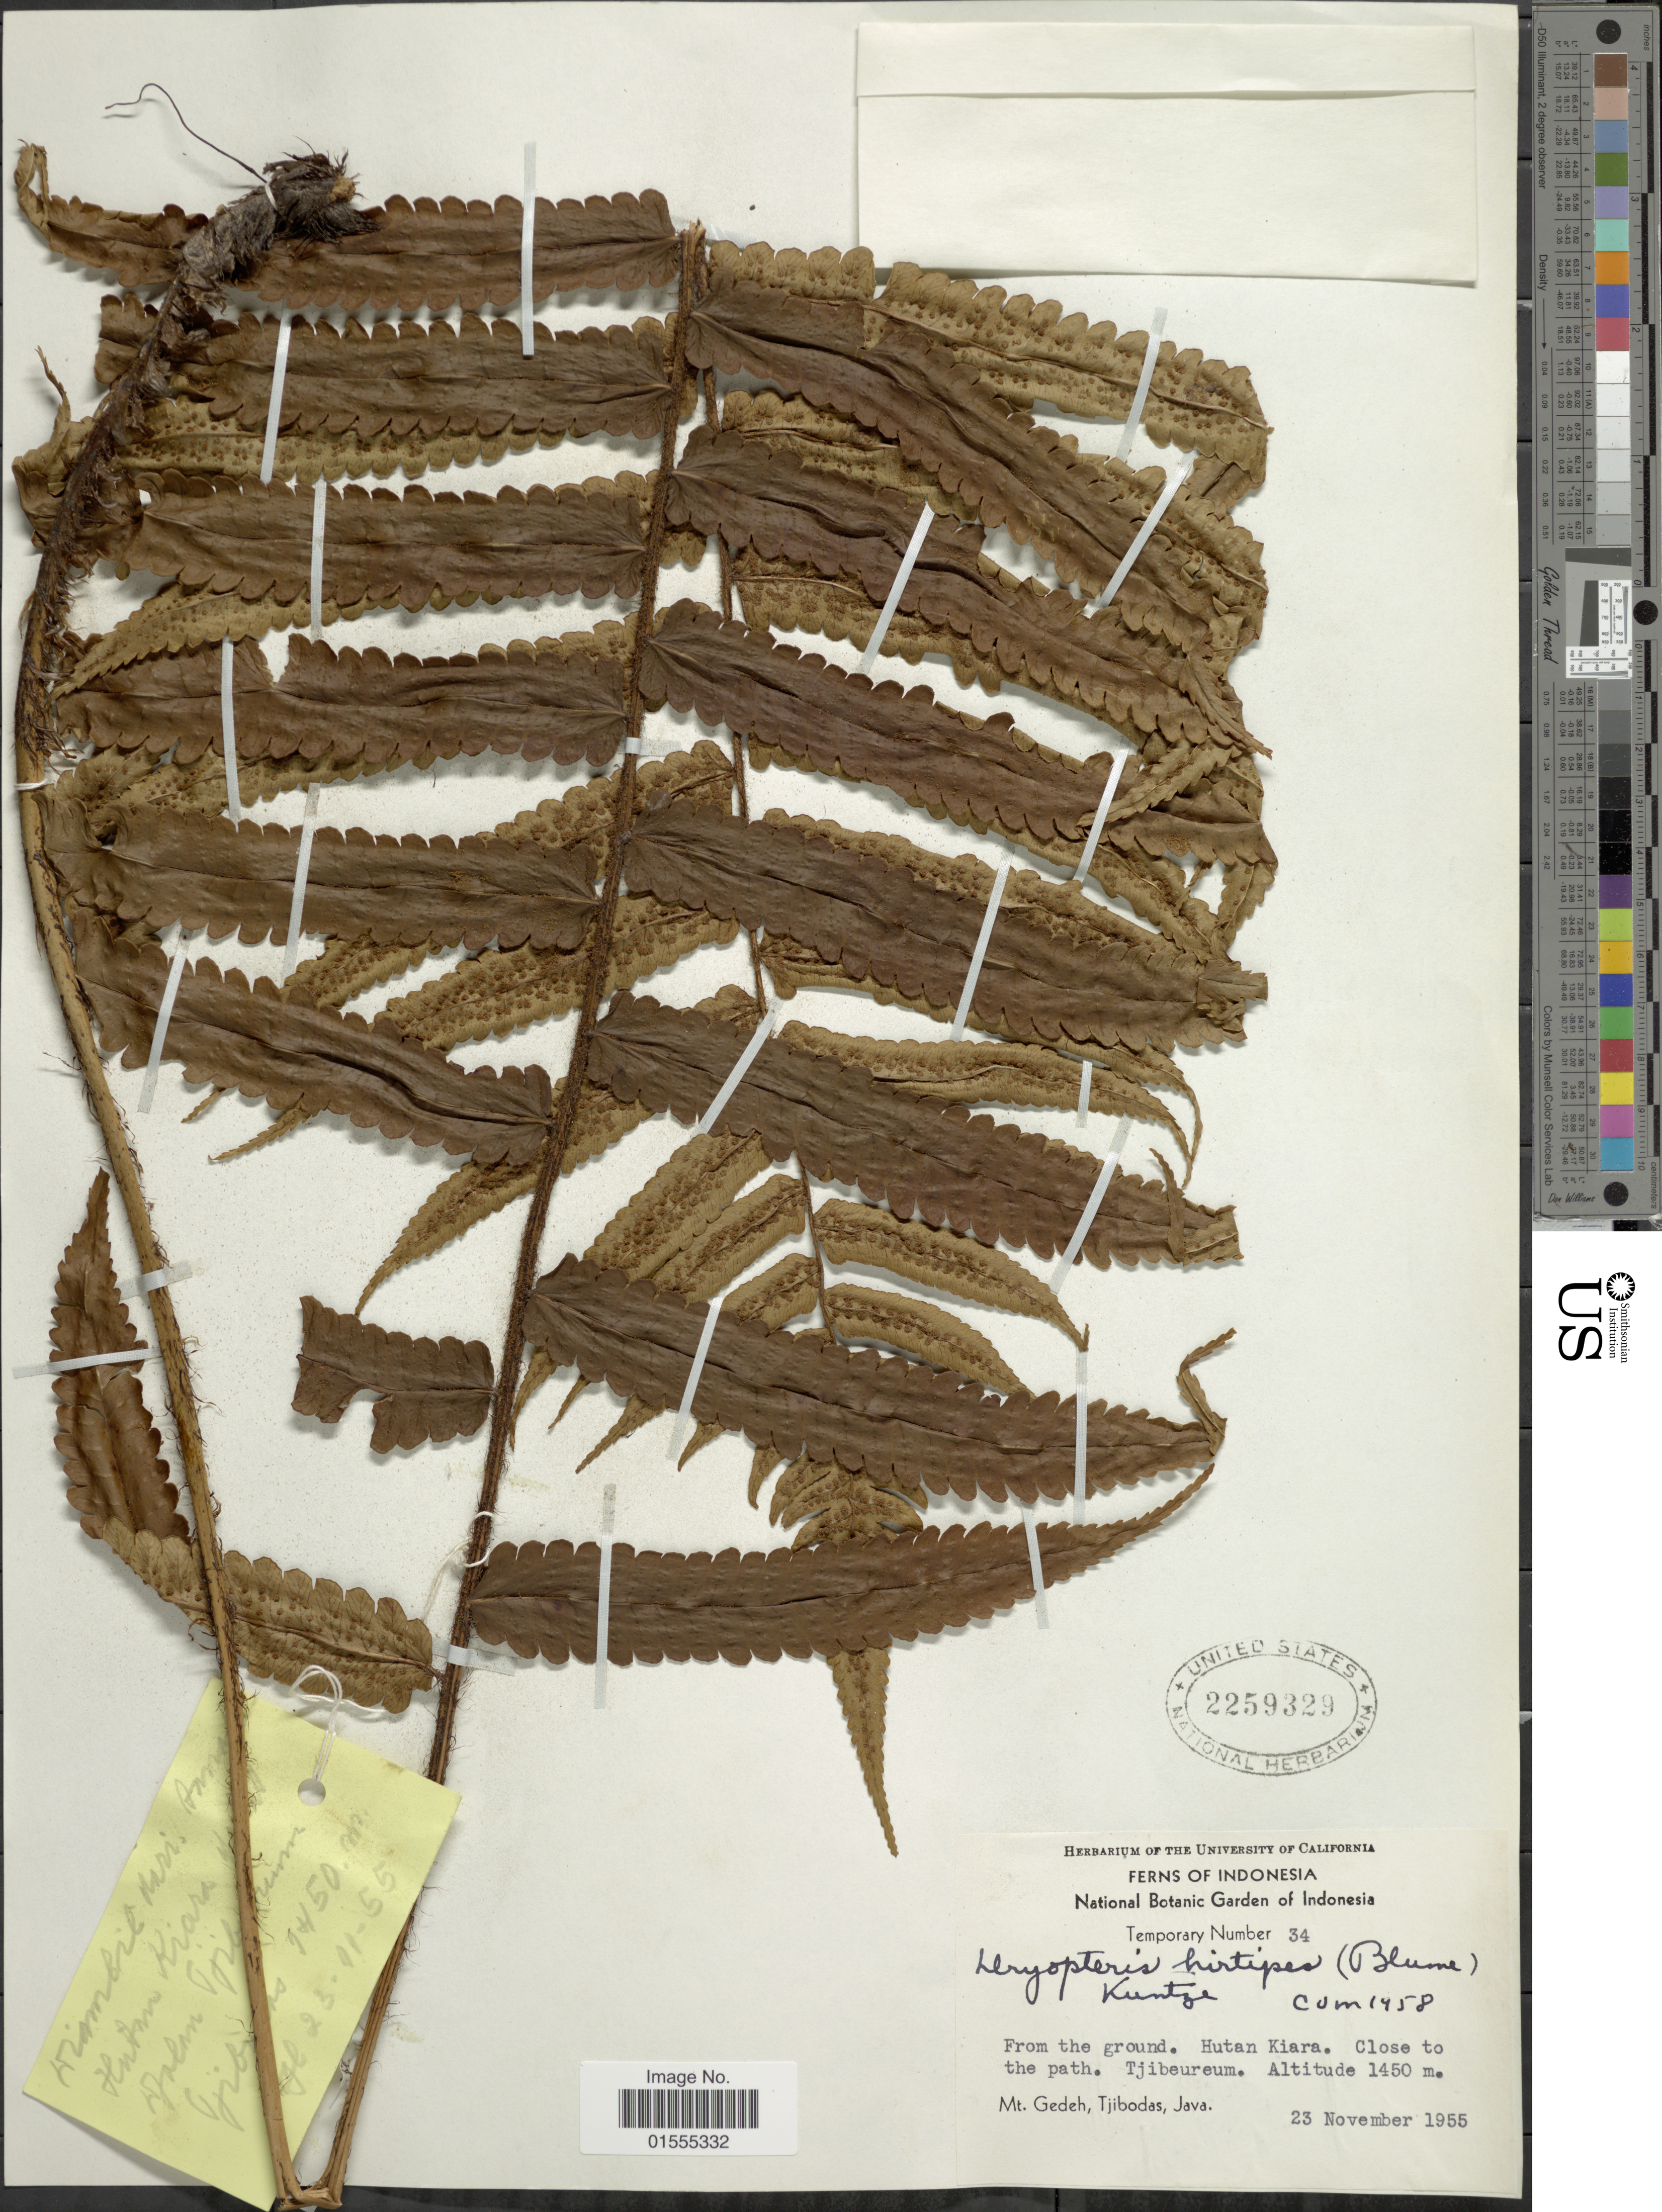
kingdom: Plantae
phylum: Tracheophyta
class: Polypodiopsida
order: Polypodiales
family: Dryopteridaceae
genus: Dryopteris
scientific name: Dryopteris hirtipes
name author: (Blume) Kuntze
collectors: ex herb. Univ. of California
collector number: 34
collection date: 1955-11-23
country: Indonesia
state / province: Java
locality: Hutan Kiara. Close to the path. Tjibeureum, Mt Gedeh, Tjibodas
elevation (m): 1450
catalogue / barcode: US 2259329